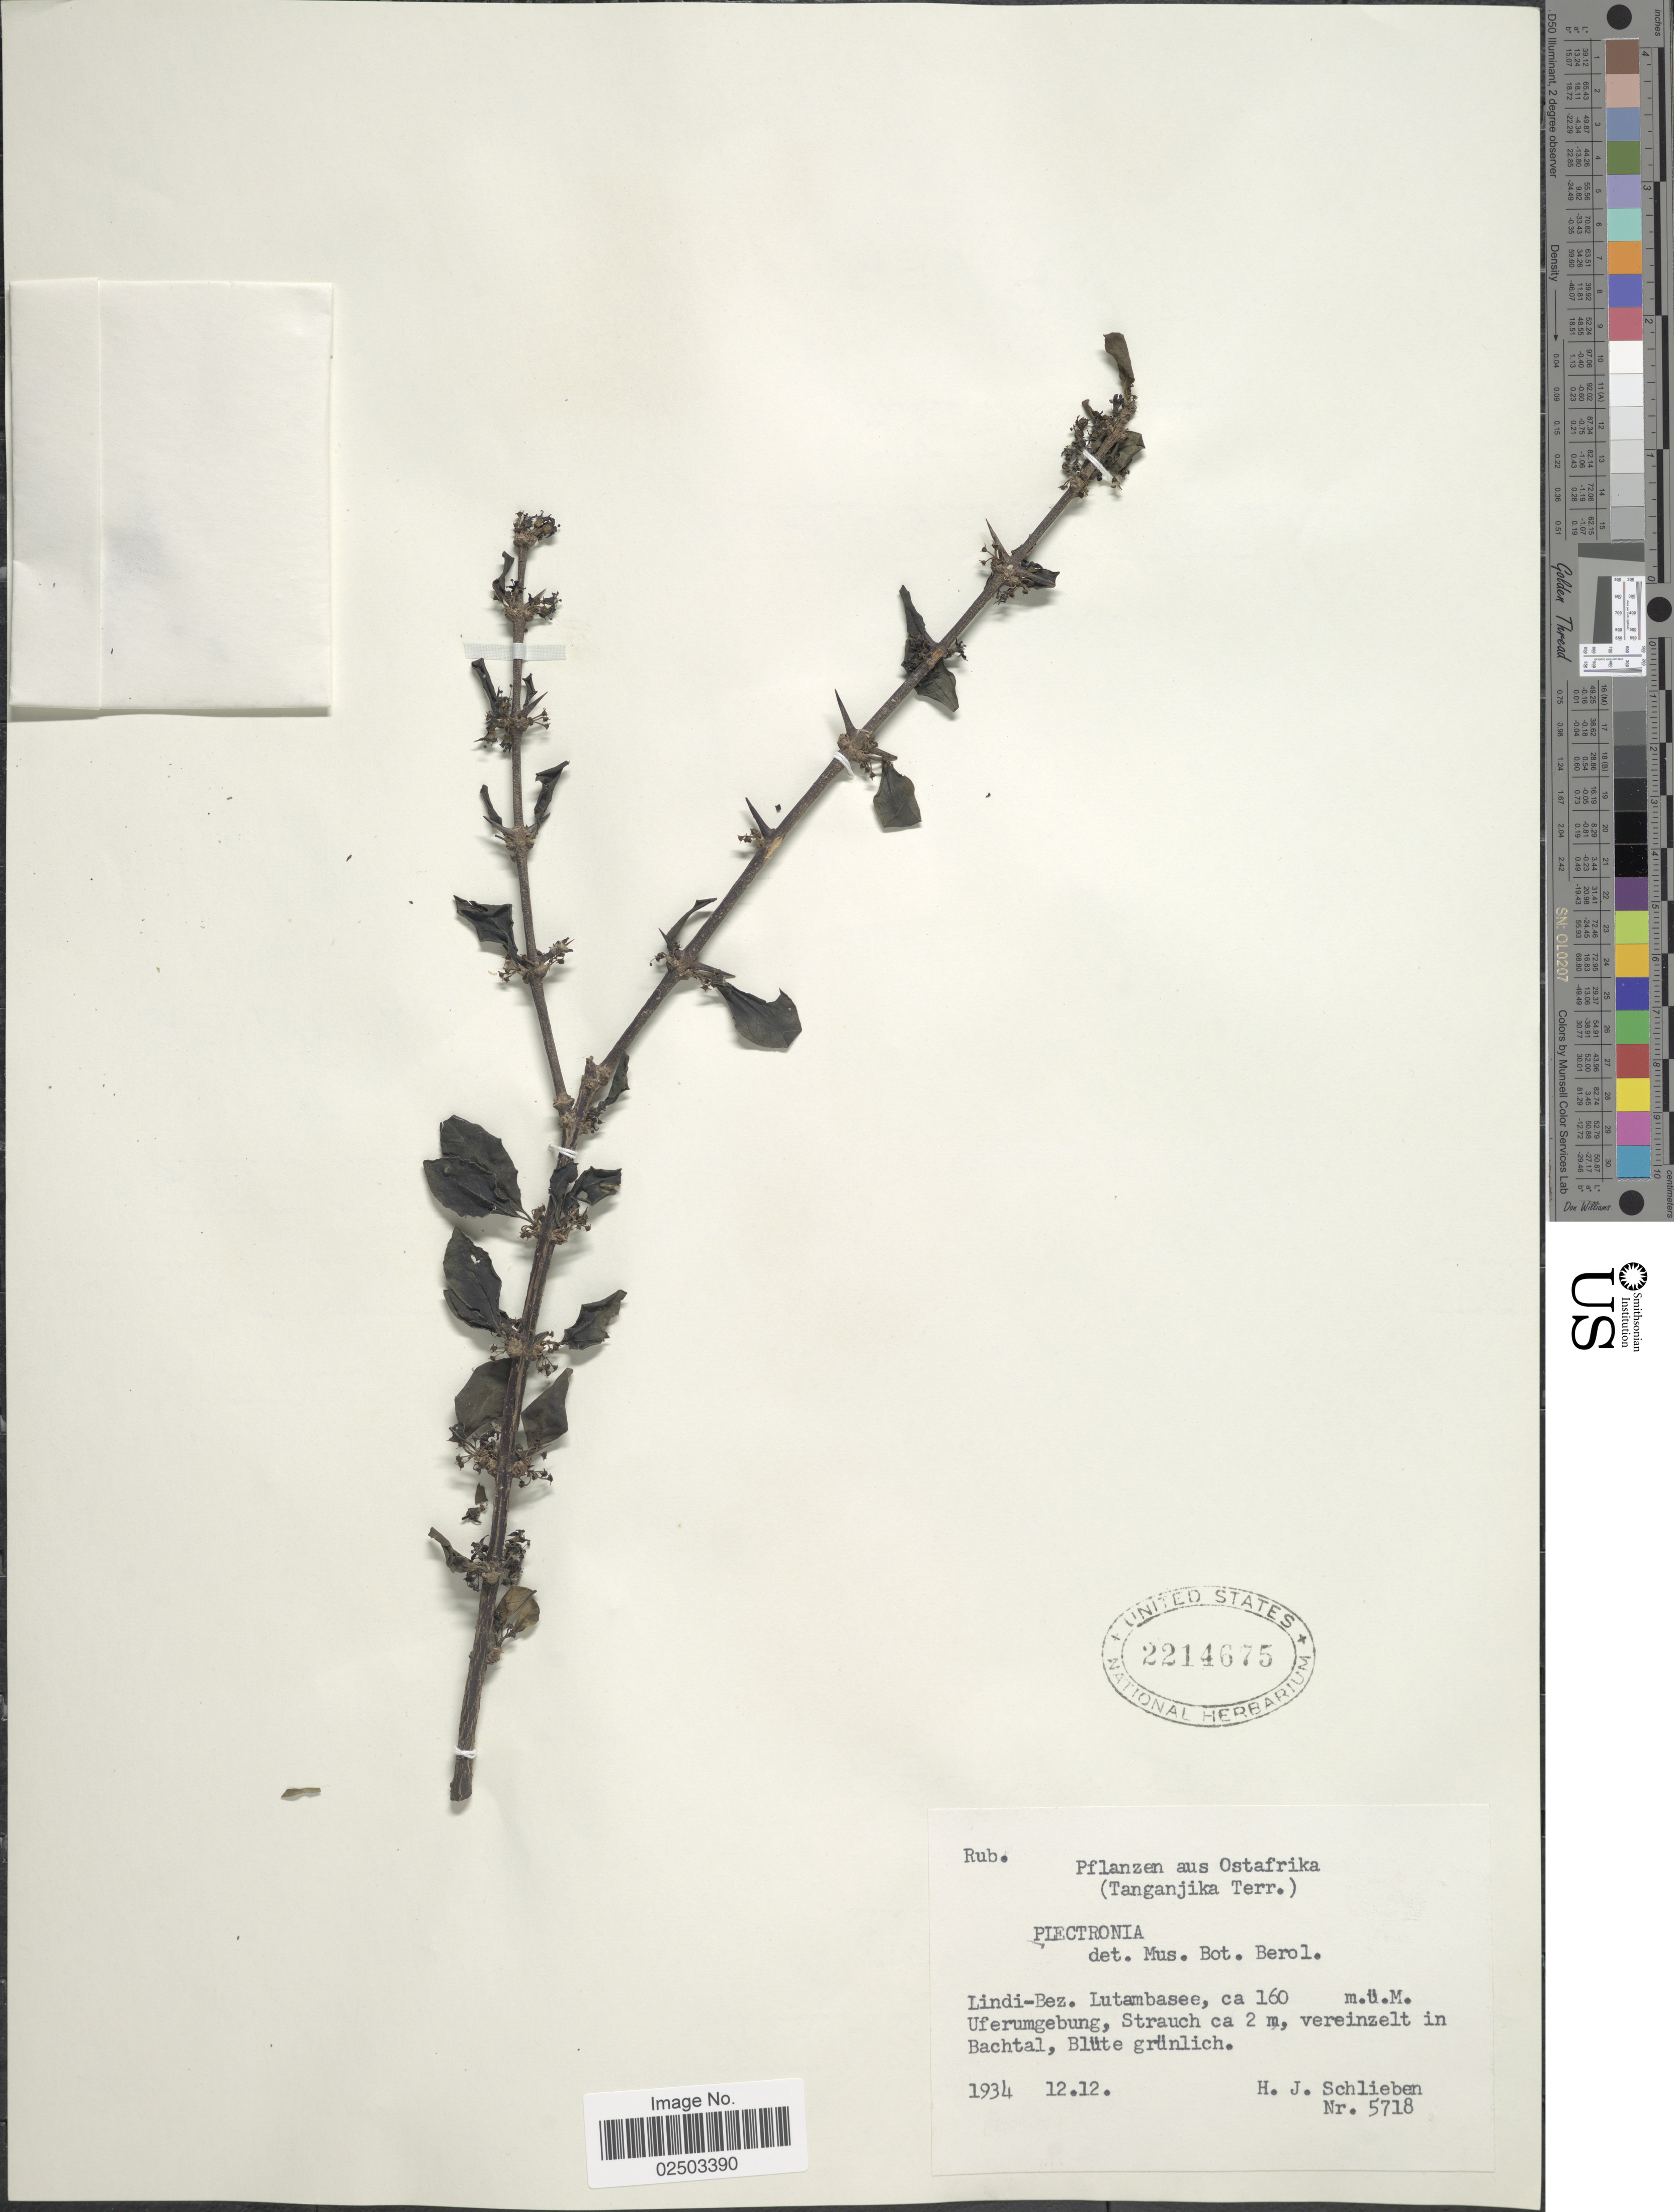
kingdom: Plantae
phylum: Tracheophyta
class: Magnoliopsida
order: Gentianales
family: Rubiaceae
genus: Bridsonia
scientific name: Bridsonia chamaedendrum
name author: (Kuntze) Verstraete & A.E. van Wyk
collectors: H. J. Schlieben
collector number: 5718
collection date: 1934-12-12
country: Tanzania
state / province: Lindi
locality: Aus Ostafrika (Tanganjika Terr.), Lindi-Bez. Lutambasee, Uferumgebung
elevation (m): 160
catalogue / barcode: US 2214675